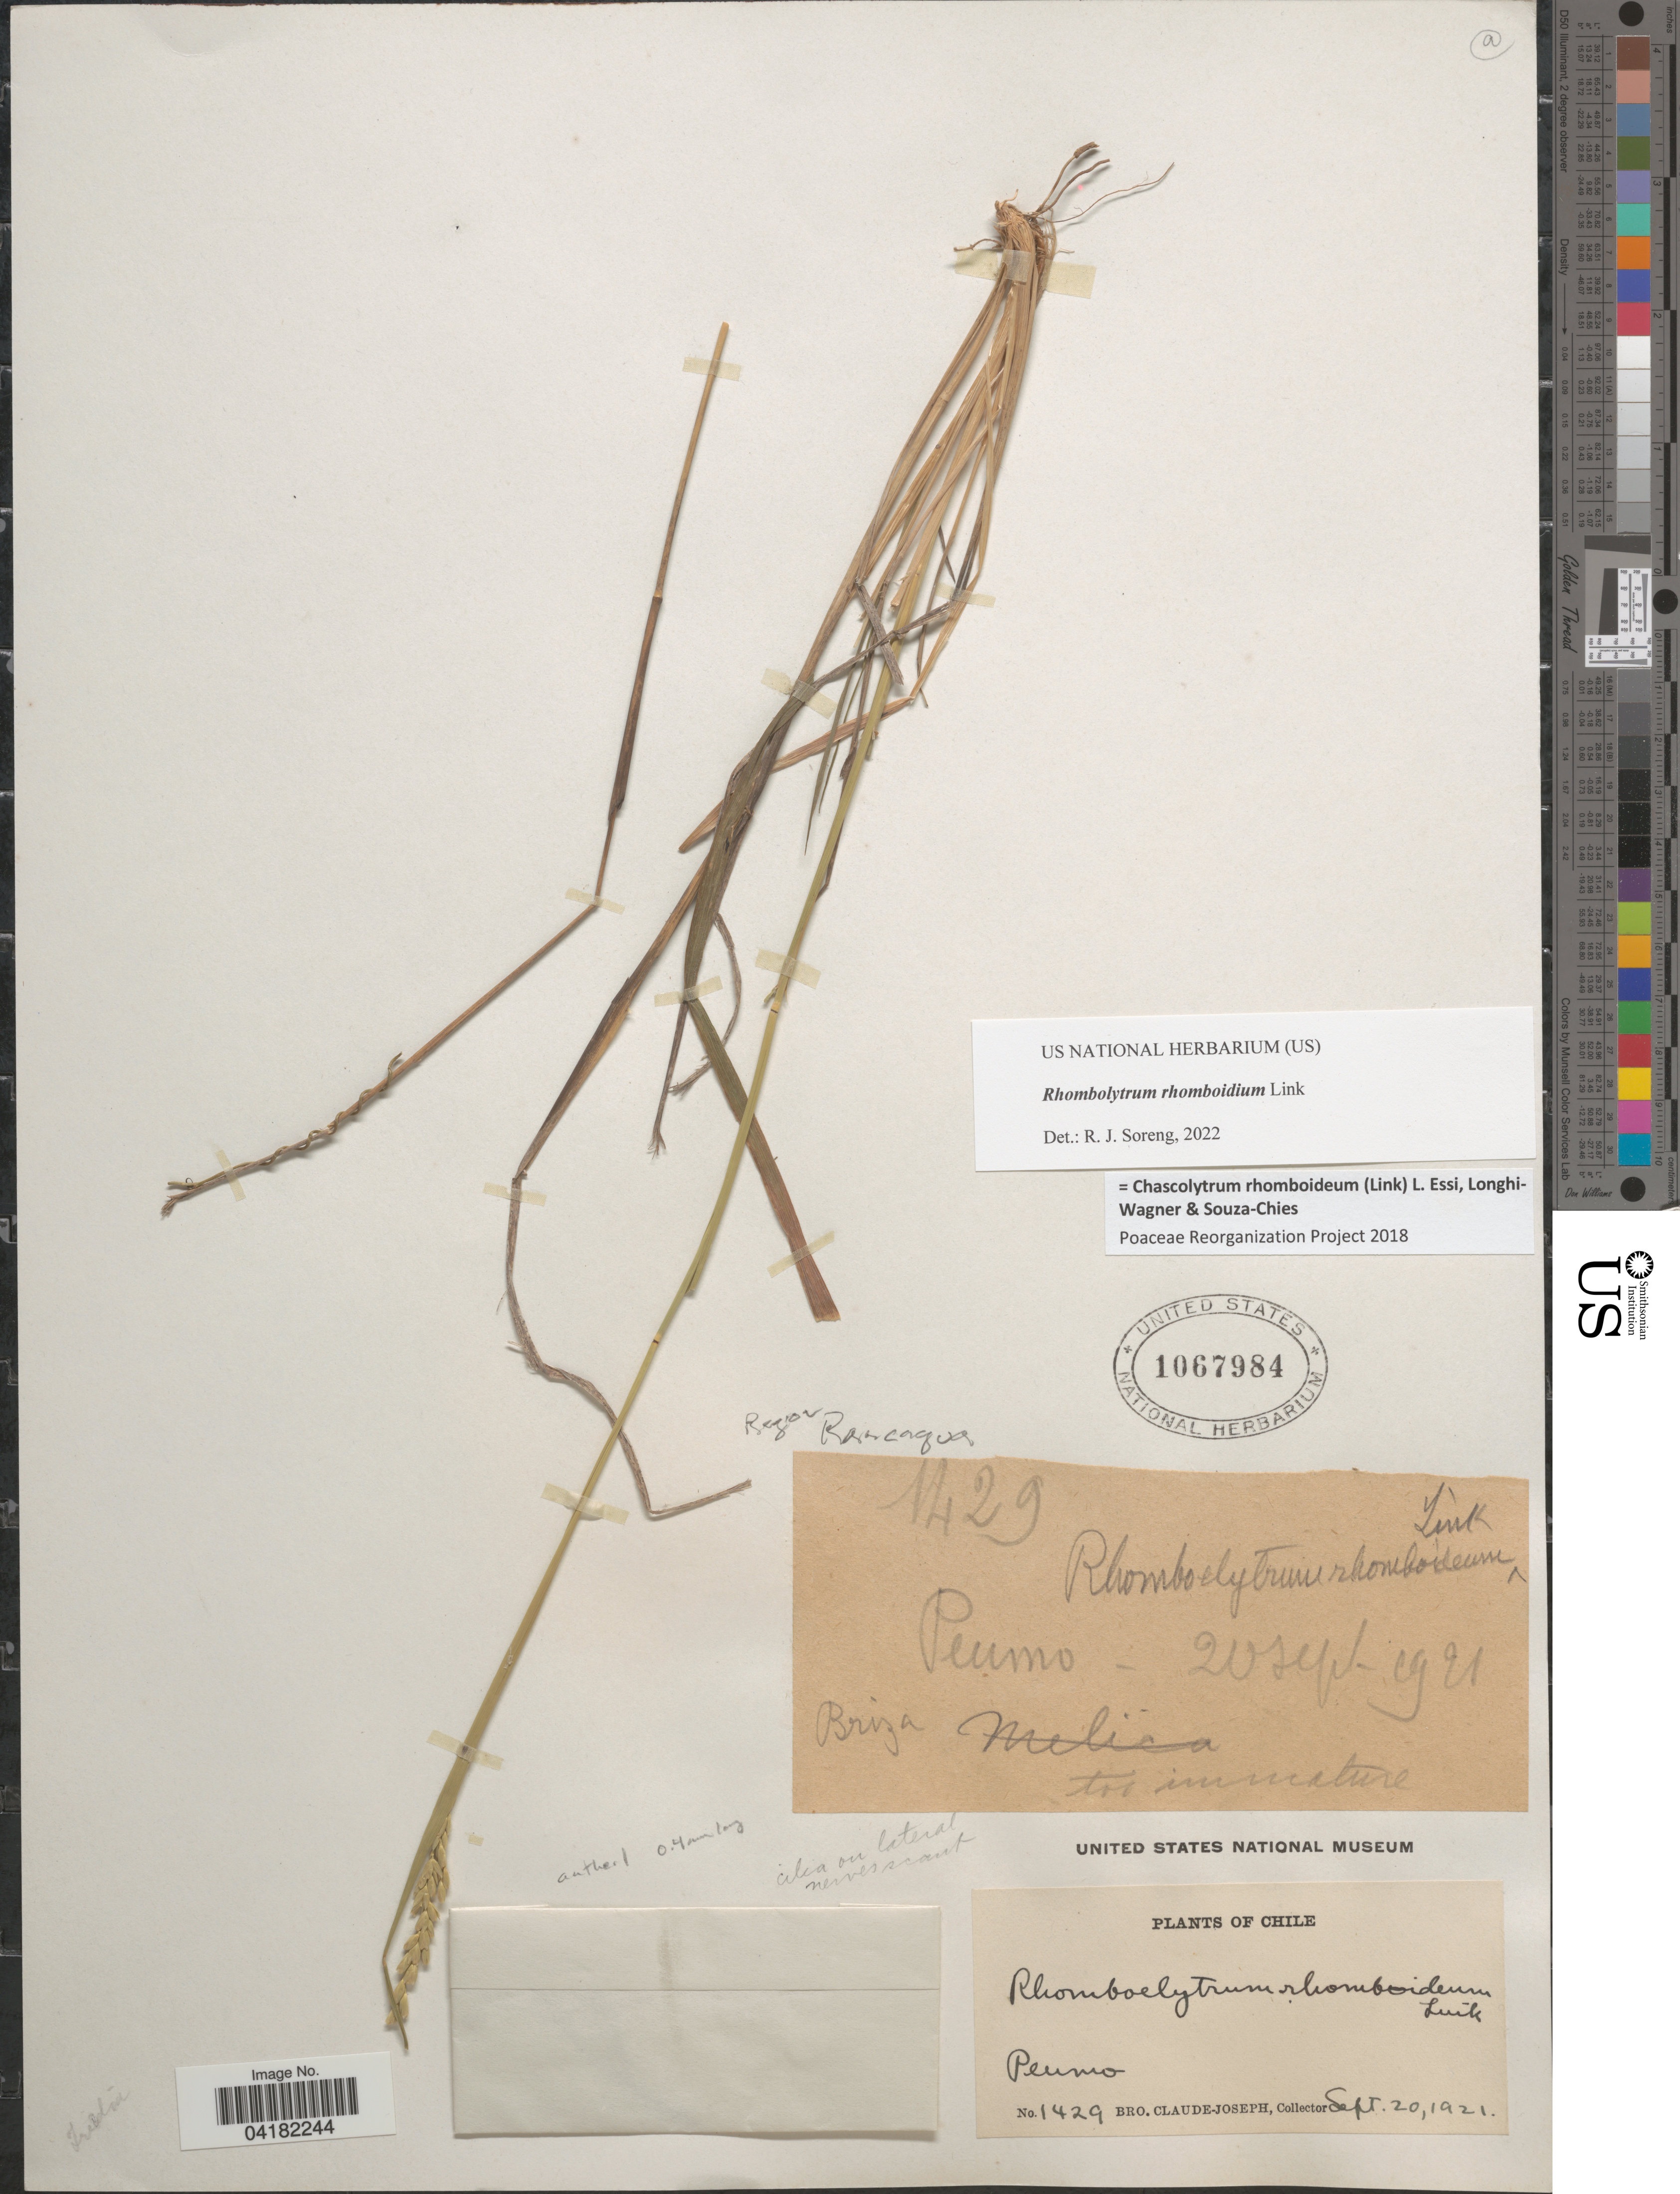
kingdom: Plantae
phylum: Tracheophyta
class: Liliopsida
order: Poales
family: Poaceae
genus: Rhombolytrum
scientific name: Rhombolytrum rhomboideum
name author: Link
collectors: Bro. Claude-Joseph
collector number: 1429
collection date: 1921-09-20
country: Chile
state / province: O'Higgins (VI)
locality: Peumo.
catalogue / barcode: US 1067984